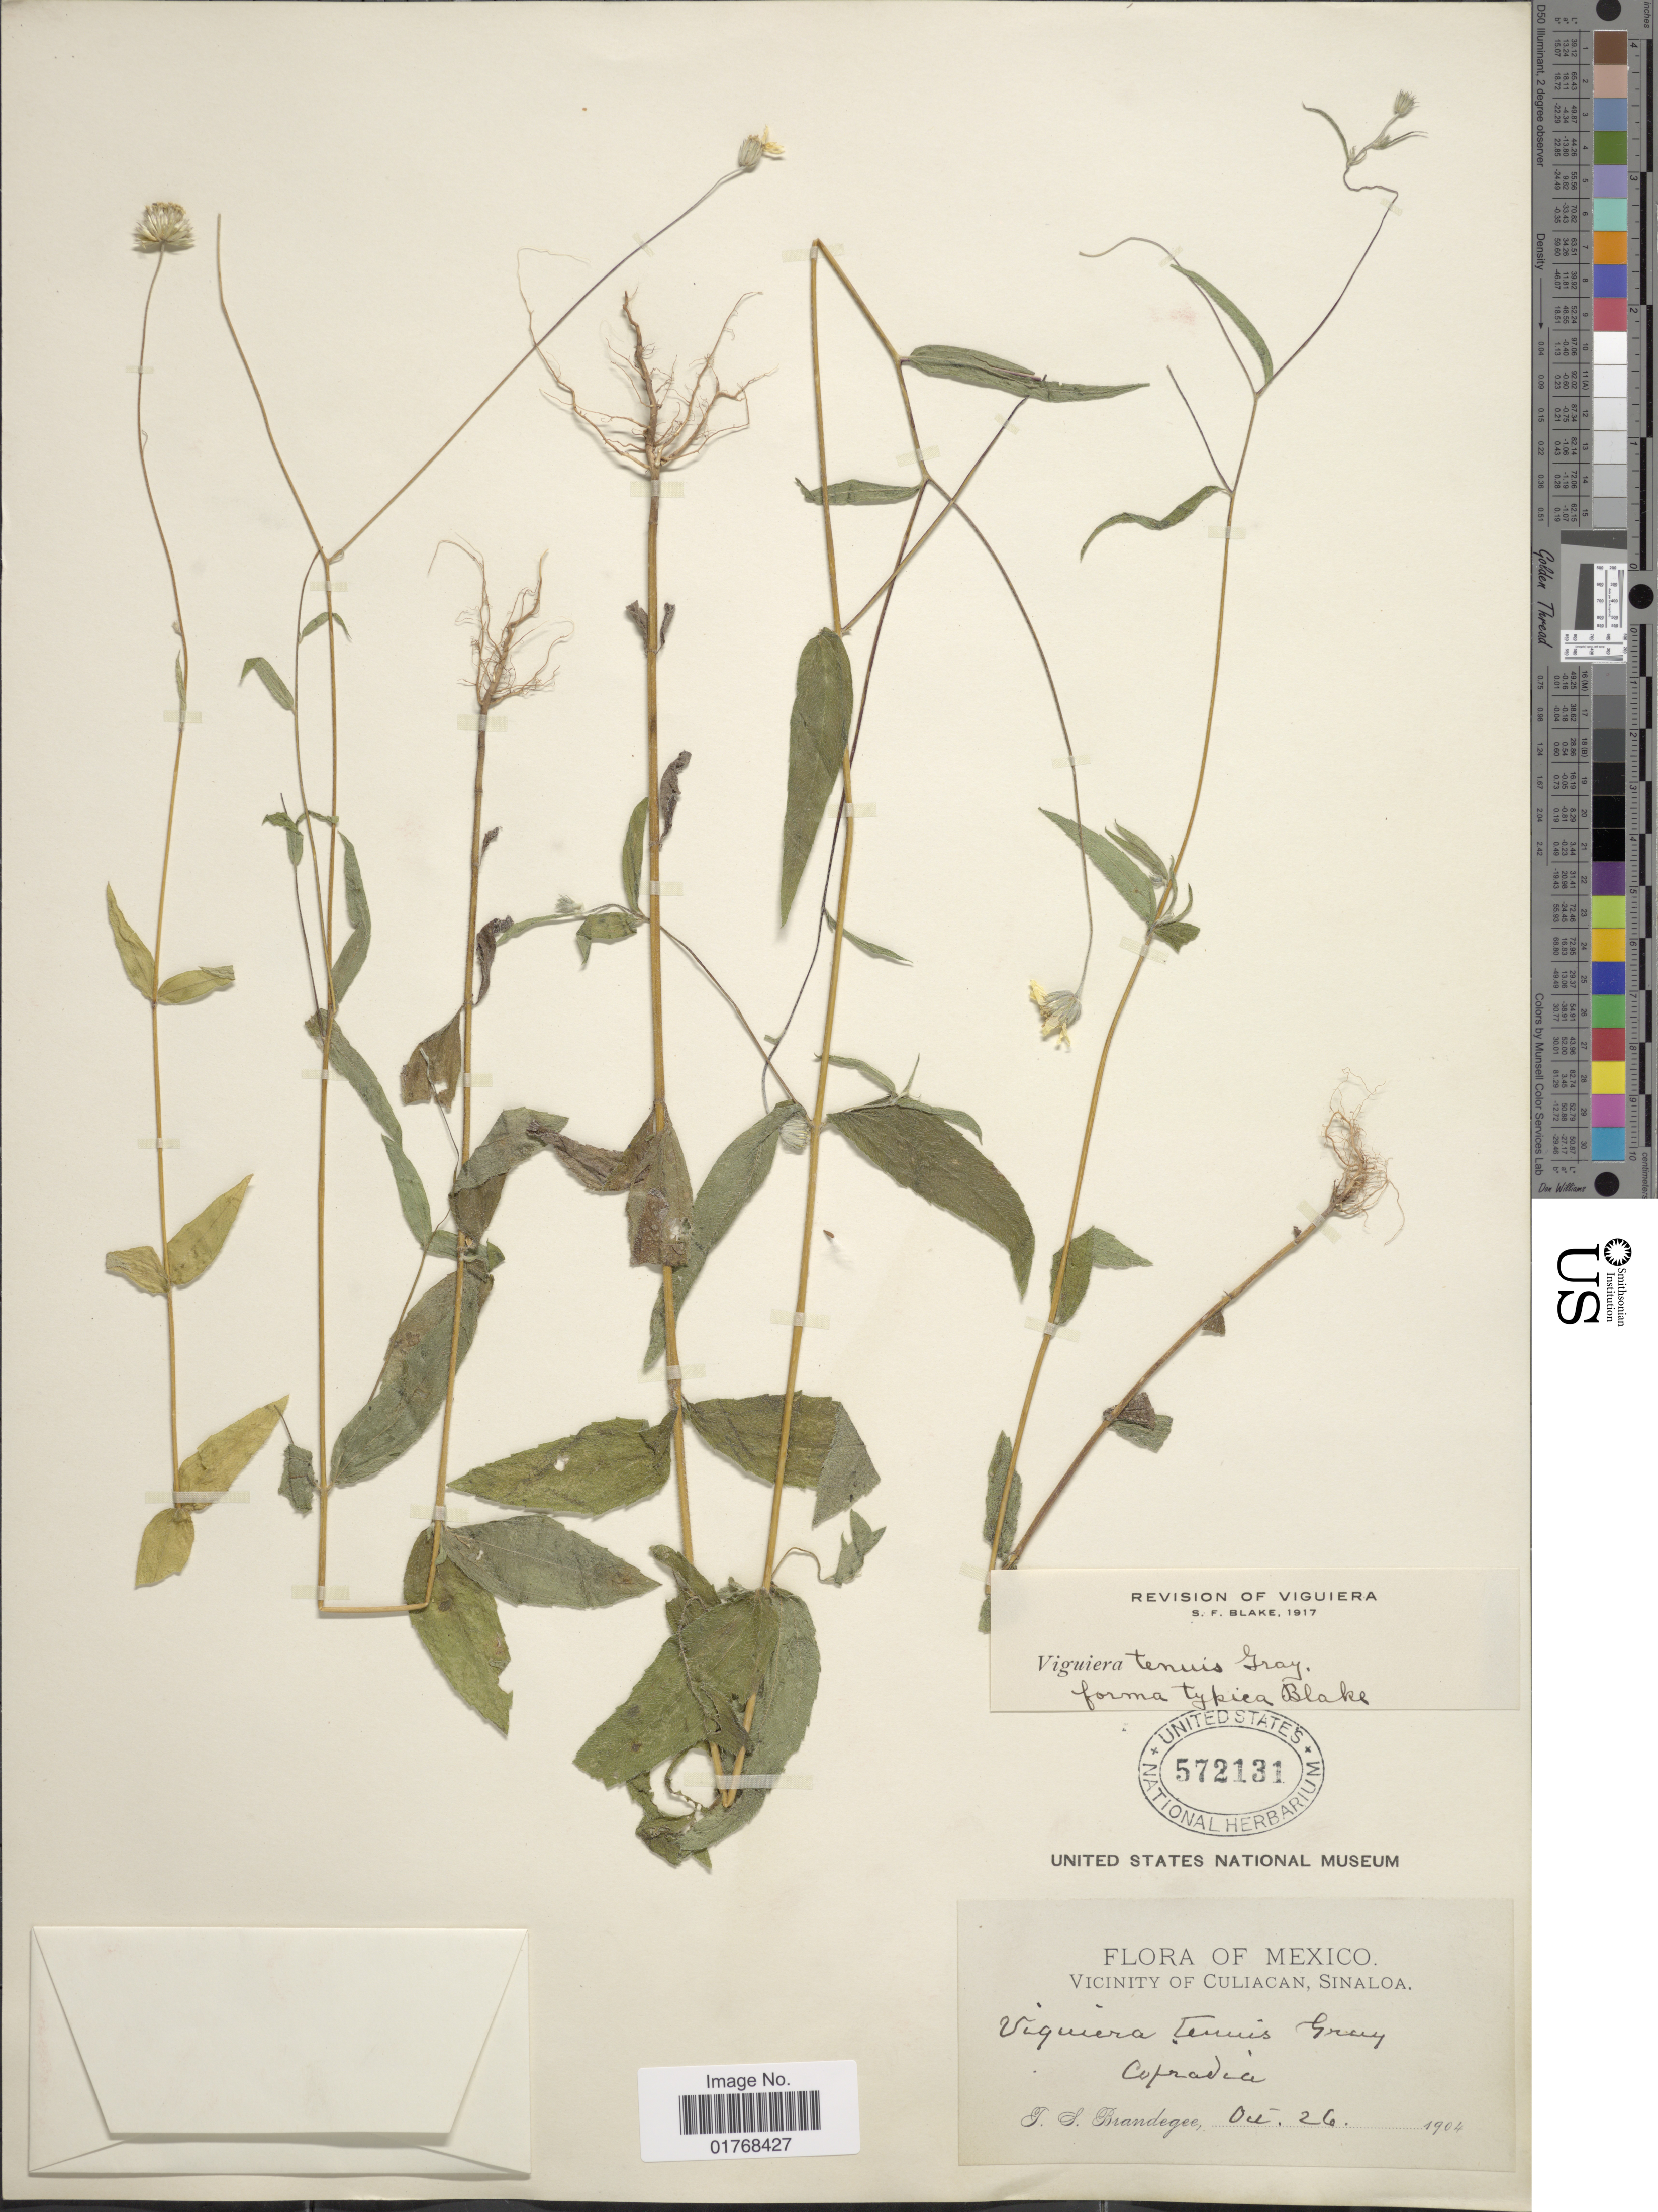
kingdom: Plantae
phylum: Tracheophyta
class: Magnoliopsida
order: Asterales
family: Asteraceae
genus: Viguiera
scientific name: Viguiera tenuis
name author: A. Gray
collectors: J. S. Brandegee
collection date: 1904-10-26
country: Mexico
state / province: Sinaloa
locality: Mexico. Vicinity of Culiacan, Sinaloa. Cofradia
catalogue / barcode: US 572131